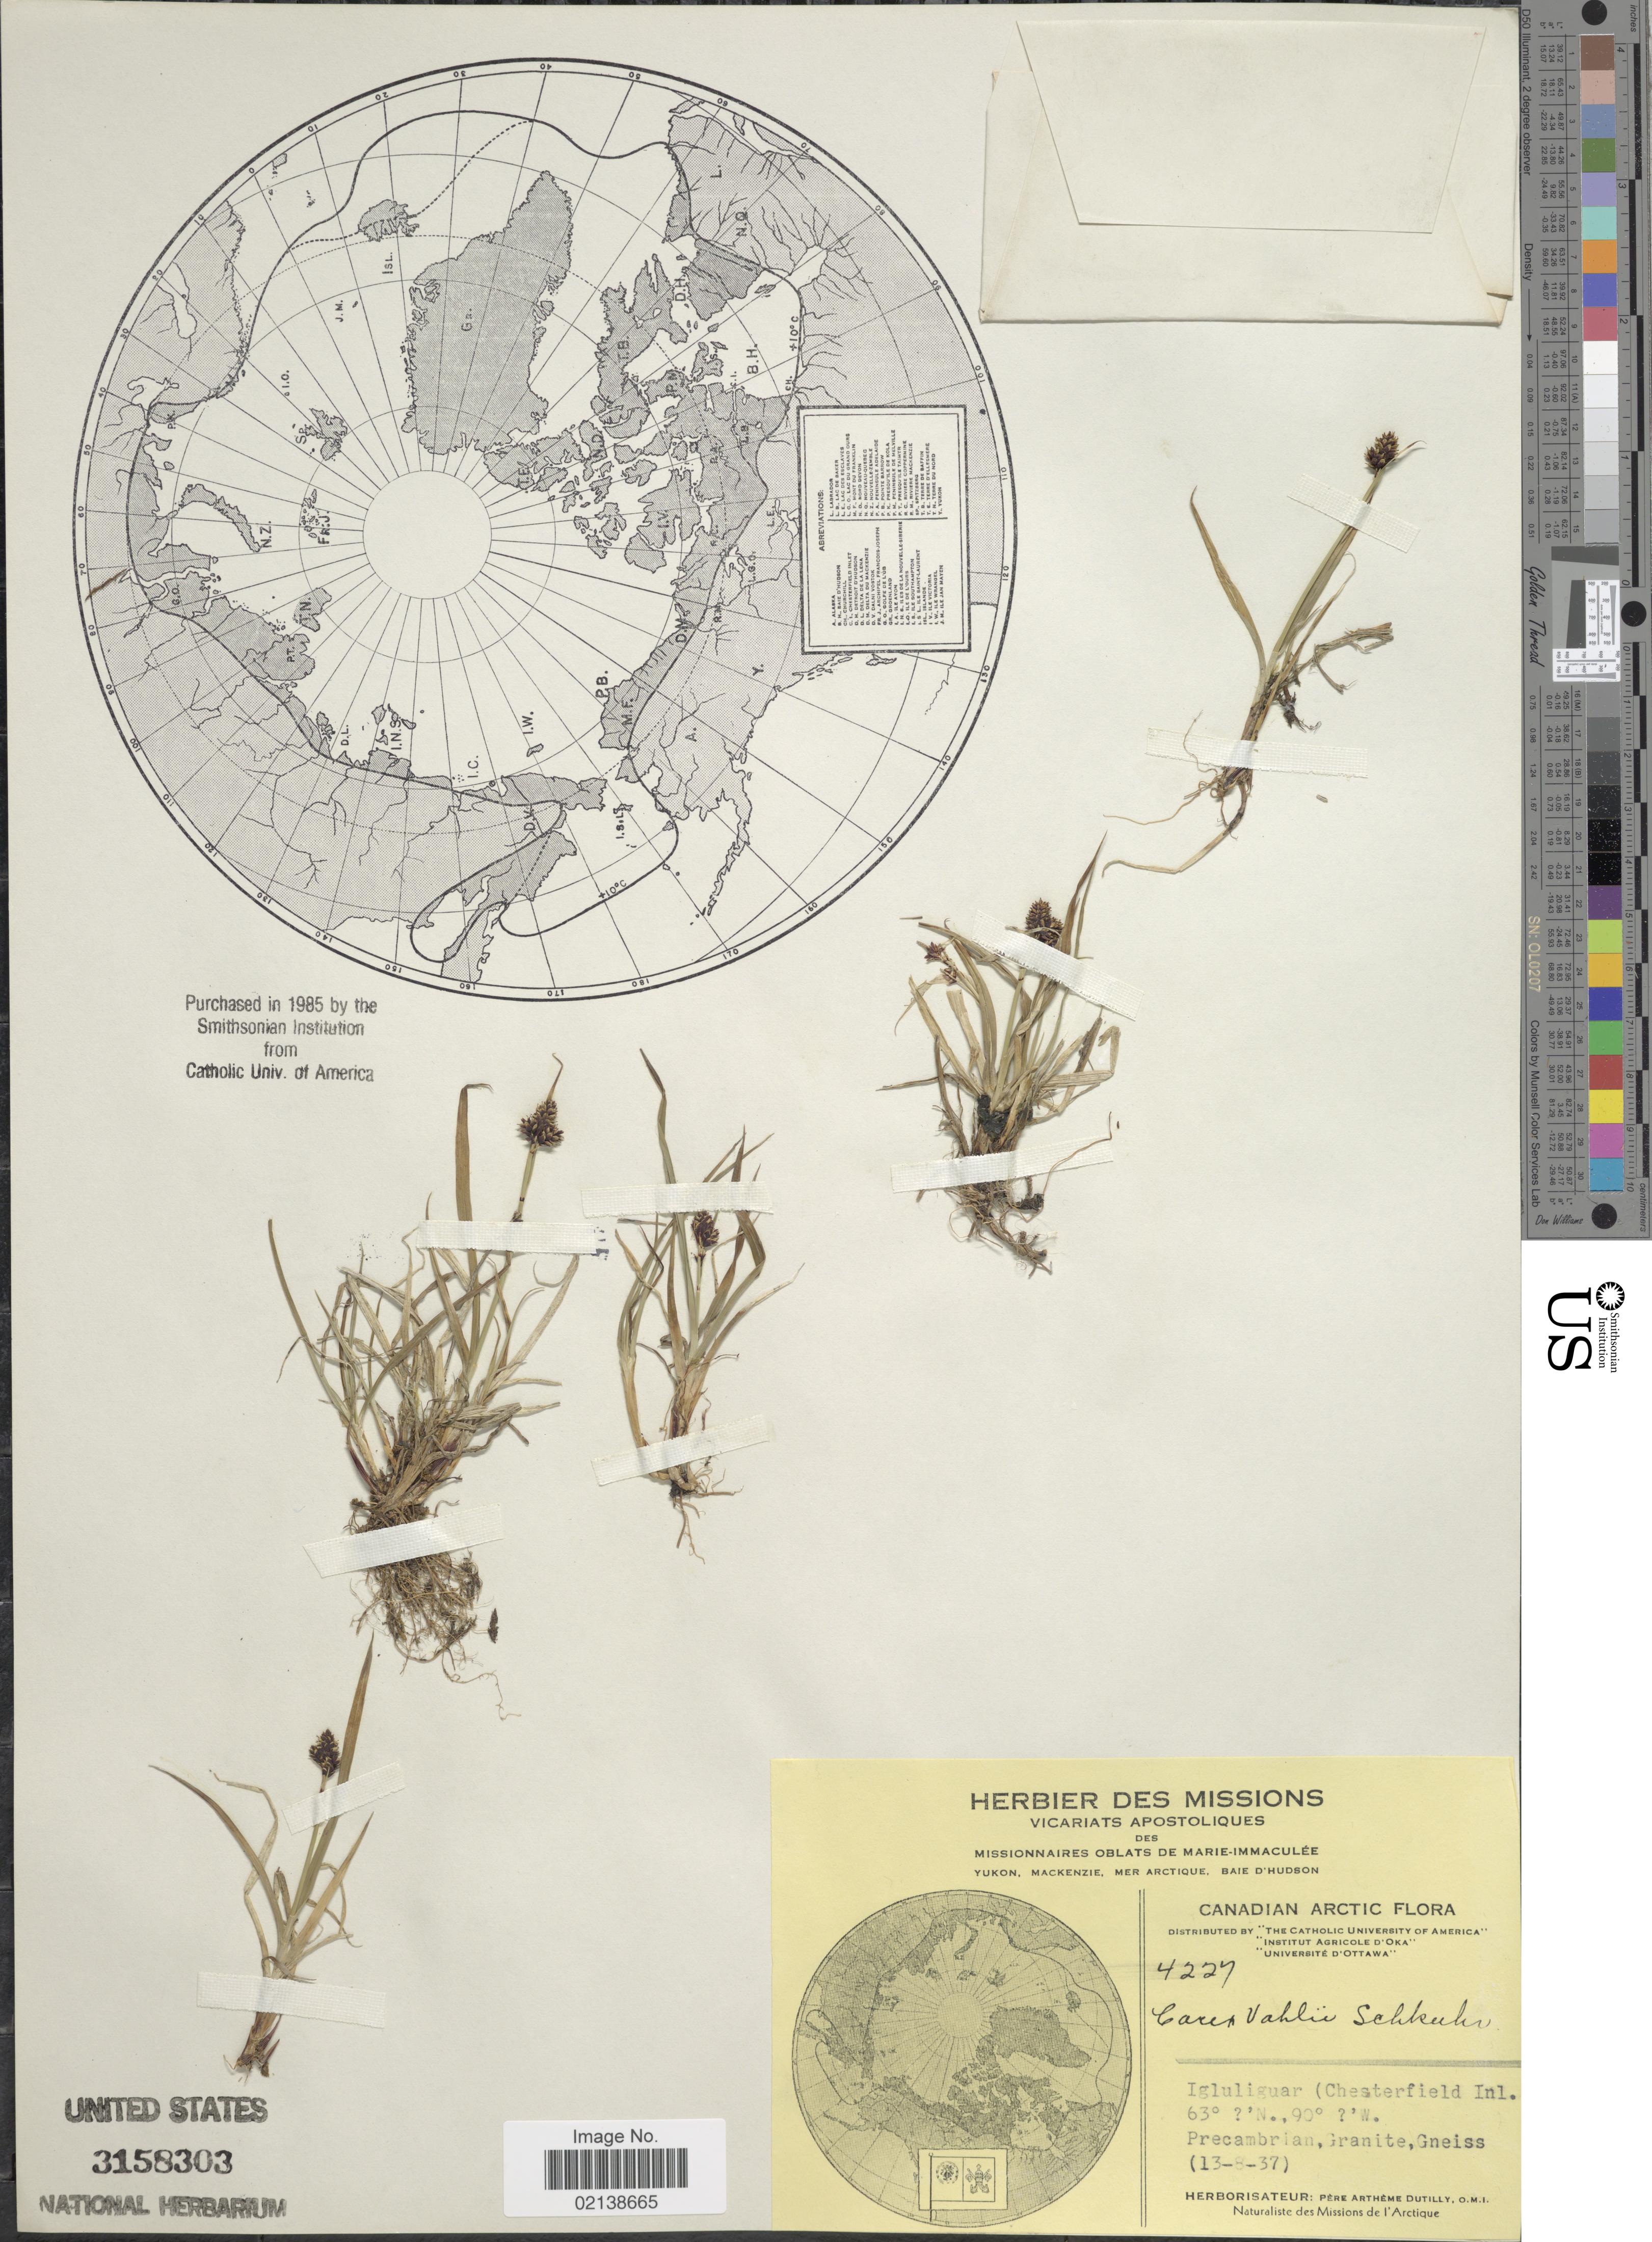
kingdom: Plantae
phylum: Tracheophyta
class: Liliopsida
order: Poales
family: Cyperaceae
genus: Carex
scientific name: Carex norvegica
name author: Retz.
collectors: A. Dutilly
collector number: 4227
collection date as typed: Transcribed d/m/y: 13/8/37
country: Canada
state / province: Yukon Territory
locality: Missionnaires Oblats de Marie-Immaculee, Yukon, Mackenzie, Mer Arctique, Baie D'Hudson, Canadian Arctic, Igluliguar (Chesterfield Inl.)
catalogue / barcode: US 3158303